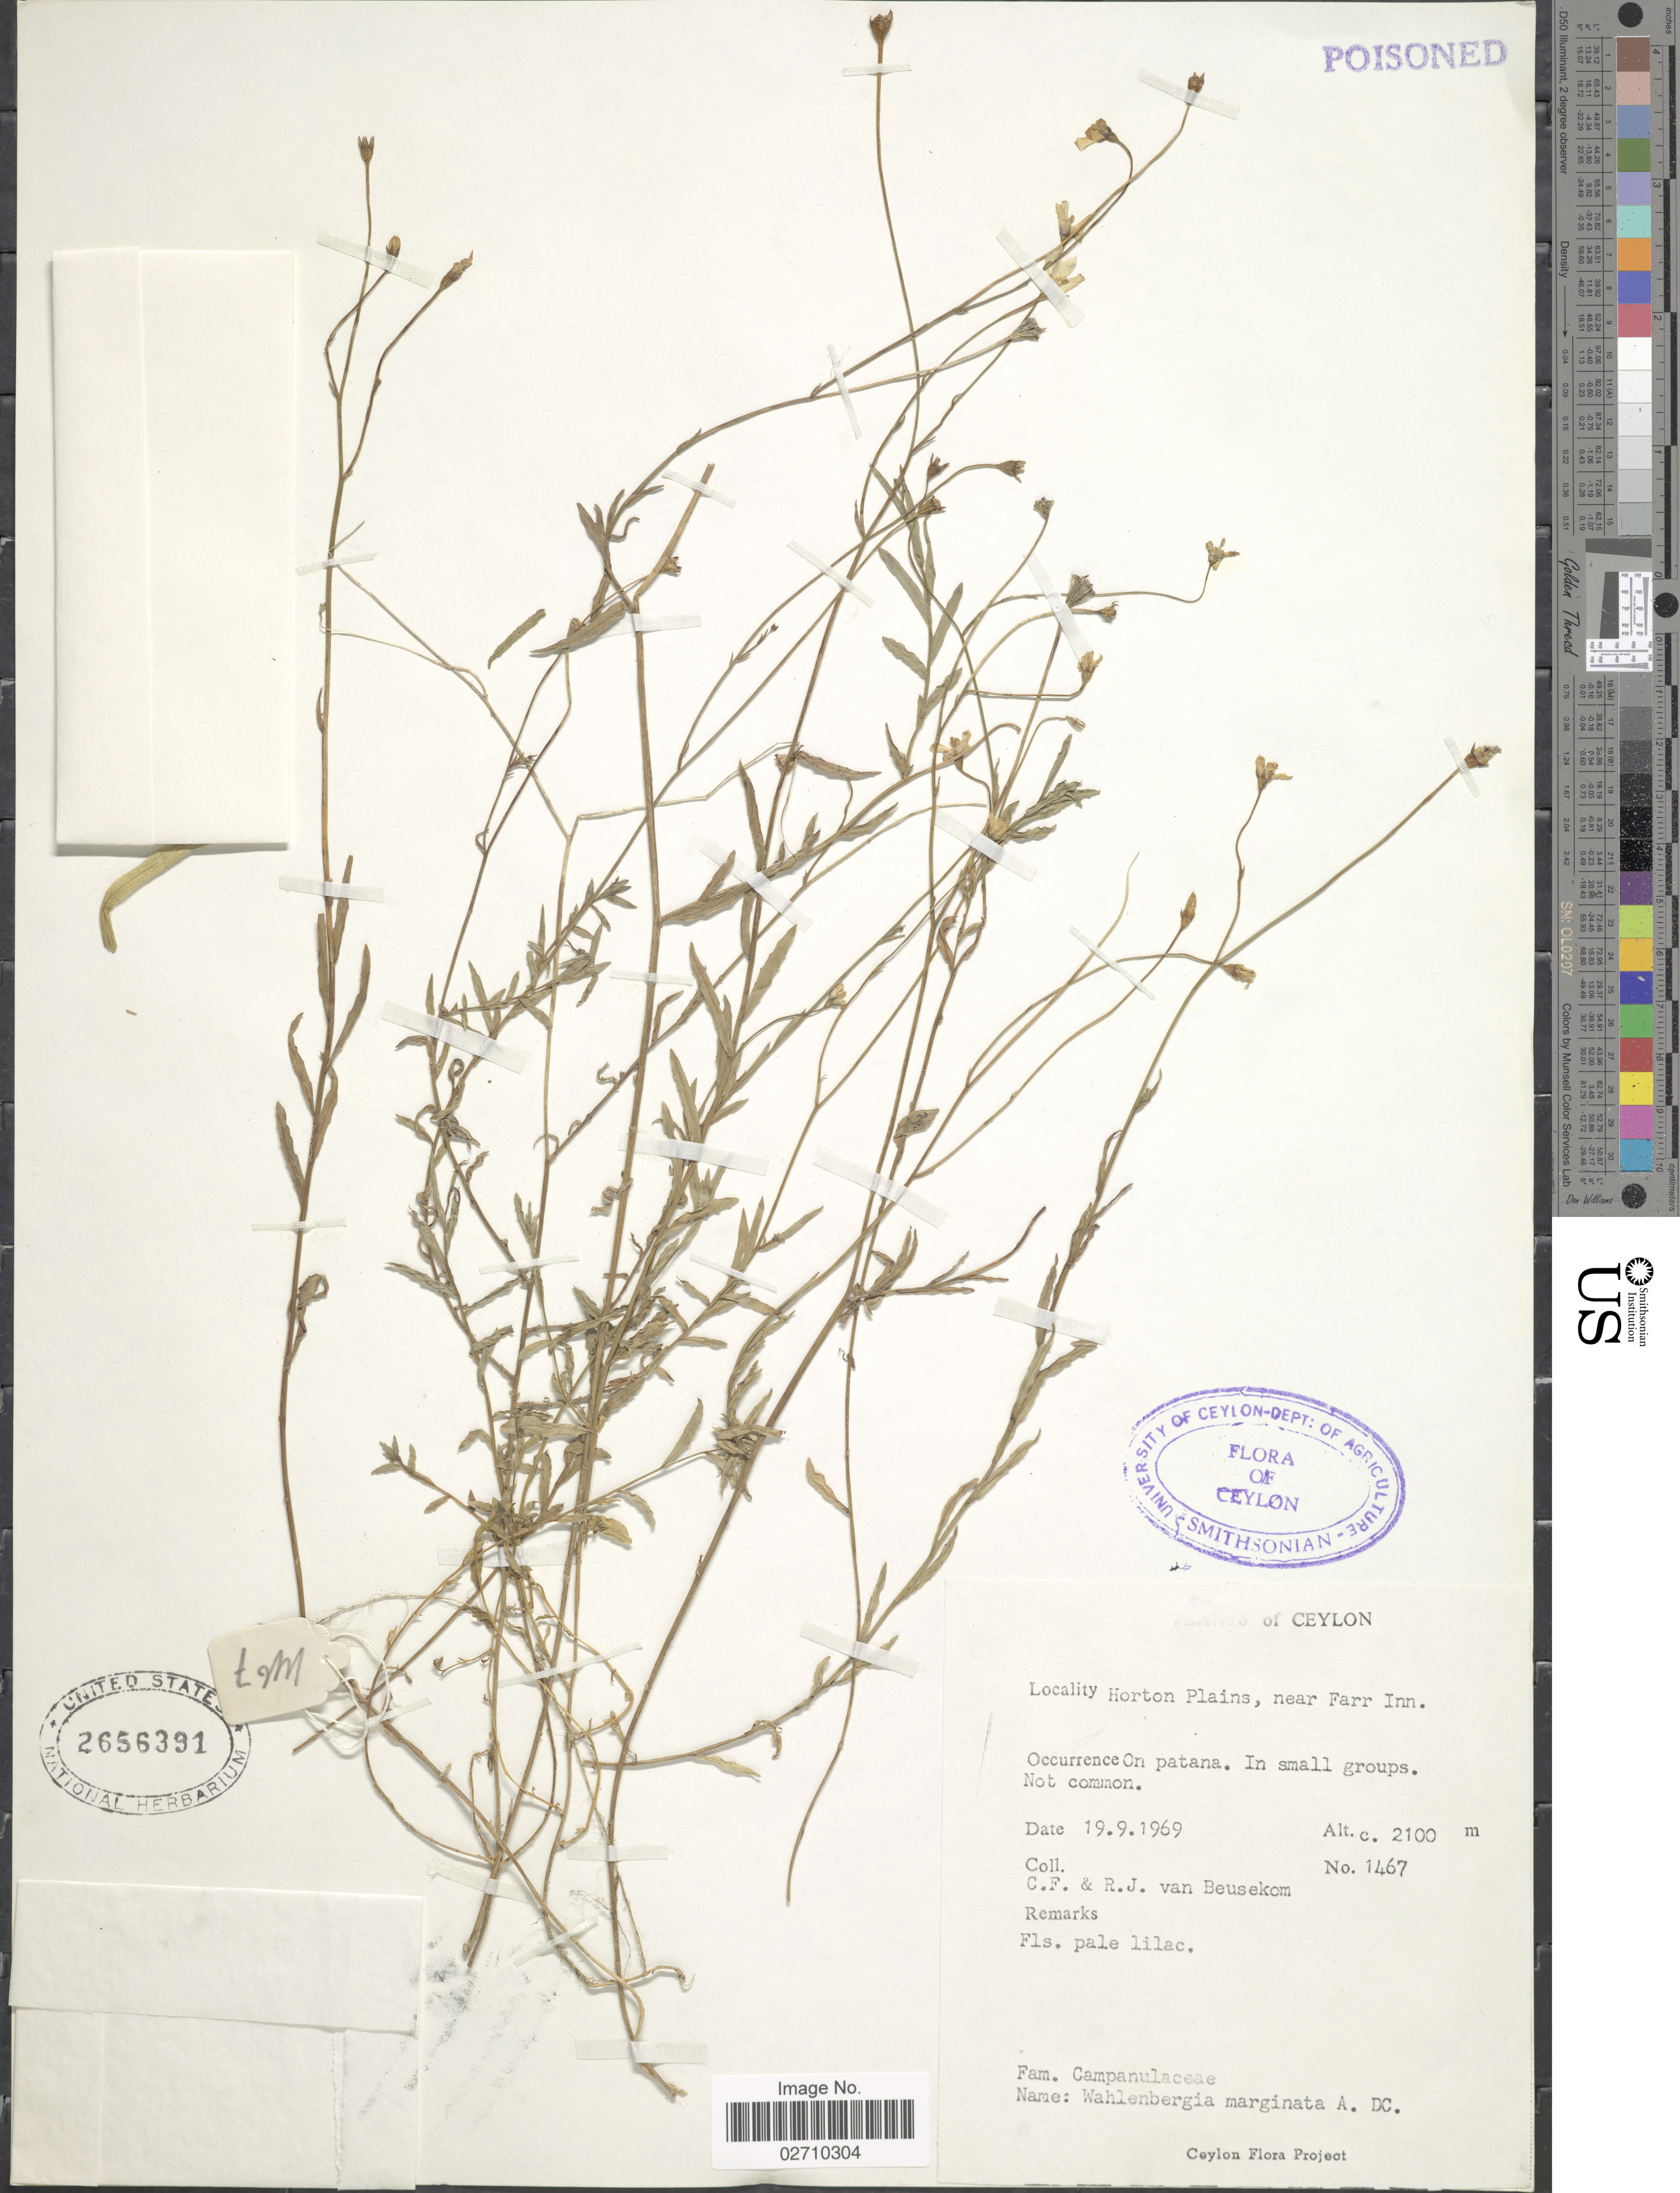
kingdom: Plantae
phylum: Tracheophyta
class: Magnoliopsida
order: Asterales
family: Campanulaceae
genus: Wahlenbergia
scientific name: Wahlenbergia marginata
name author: (Thunb.) A. DC.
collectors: C. F. Beusekom & R. Van Beusekom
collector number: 1467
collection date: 1969-09-19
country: Sri Lanka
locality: Ceylon. Horton Plains, near Farr Inn.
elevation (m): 2100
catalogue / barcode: US 2656391